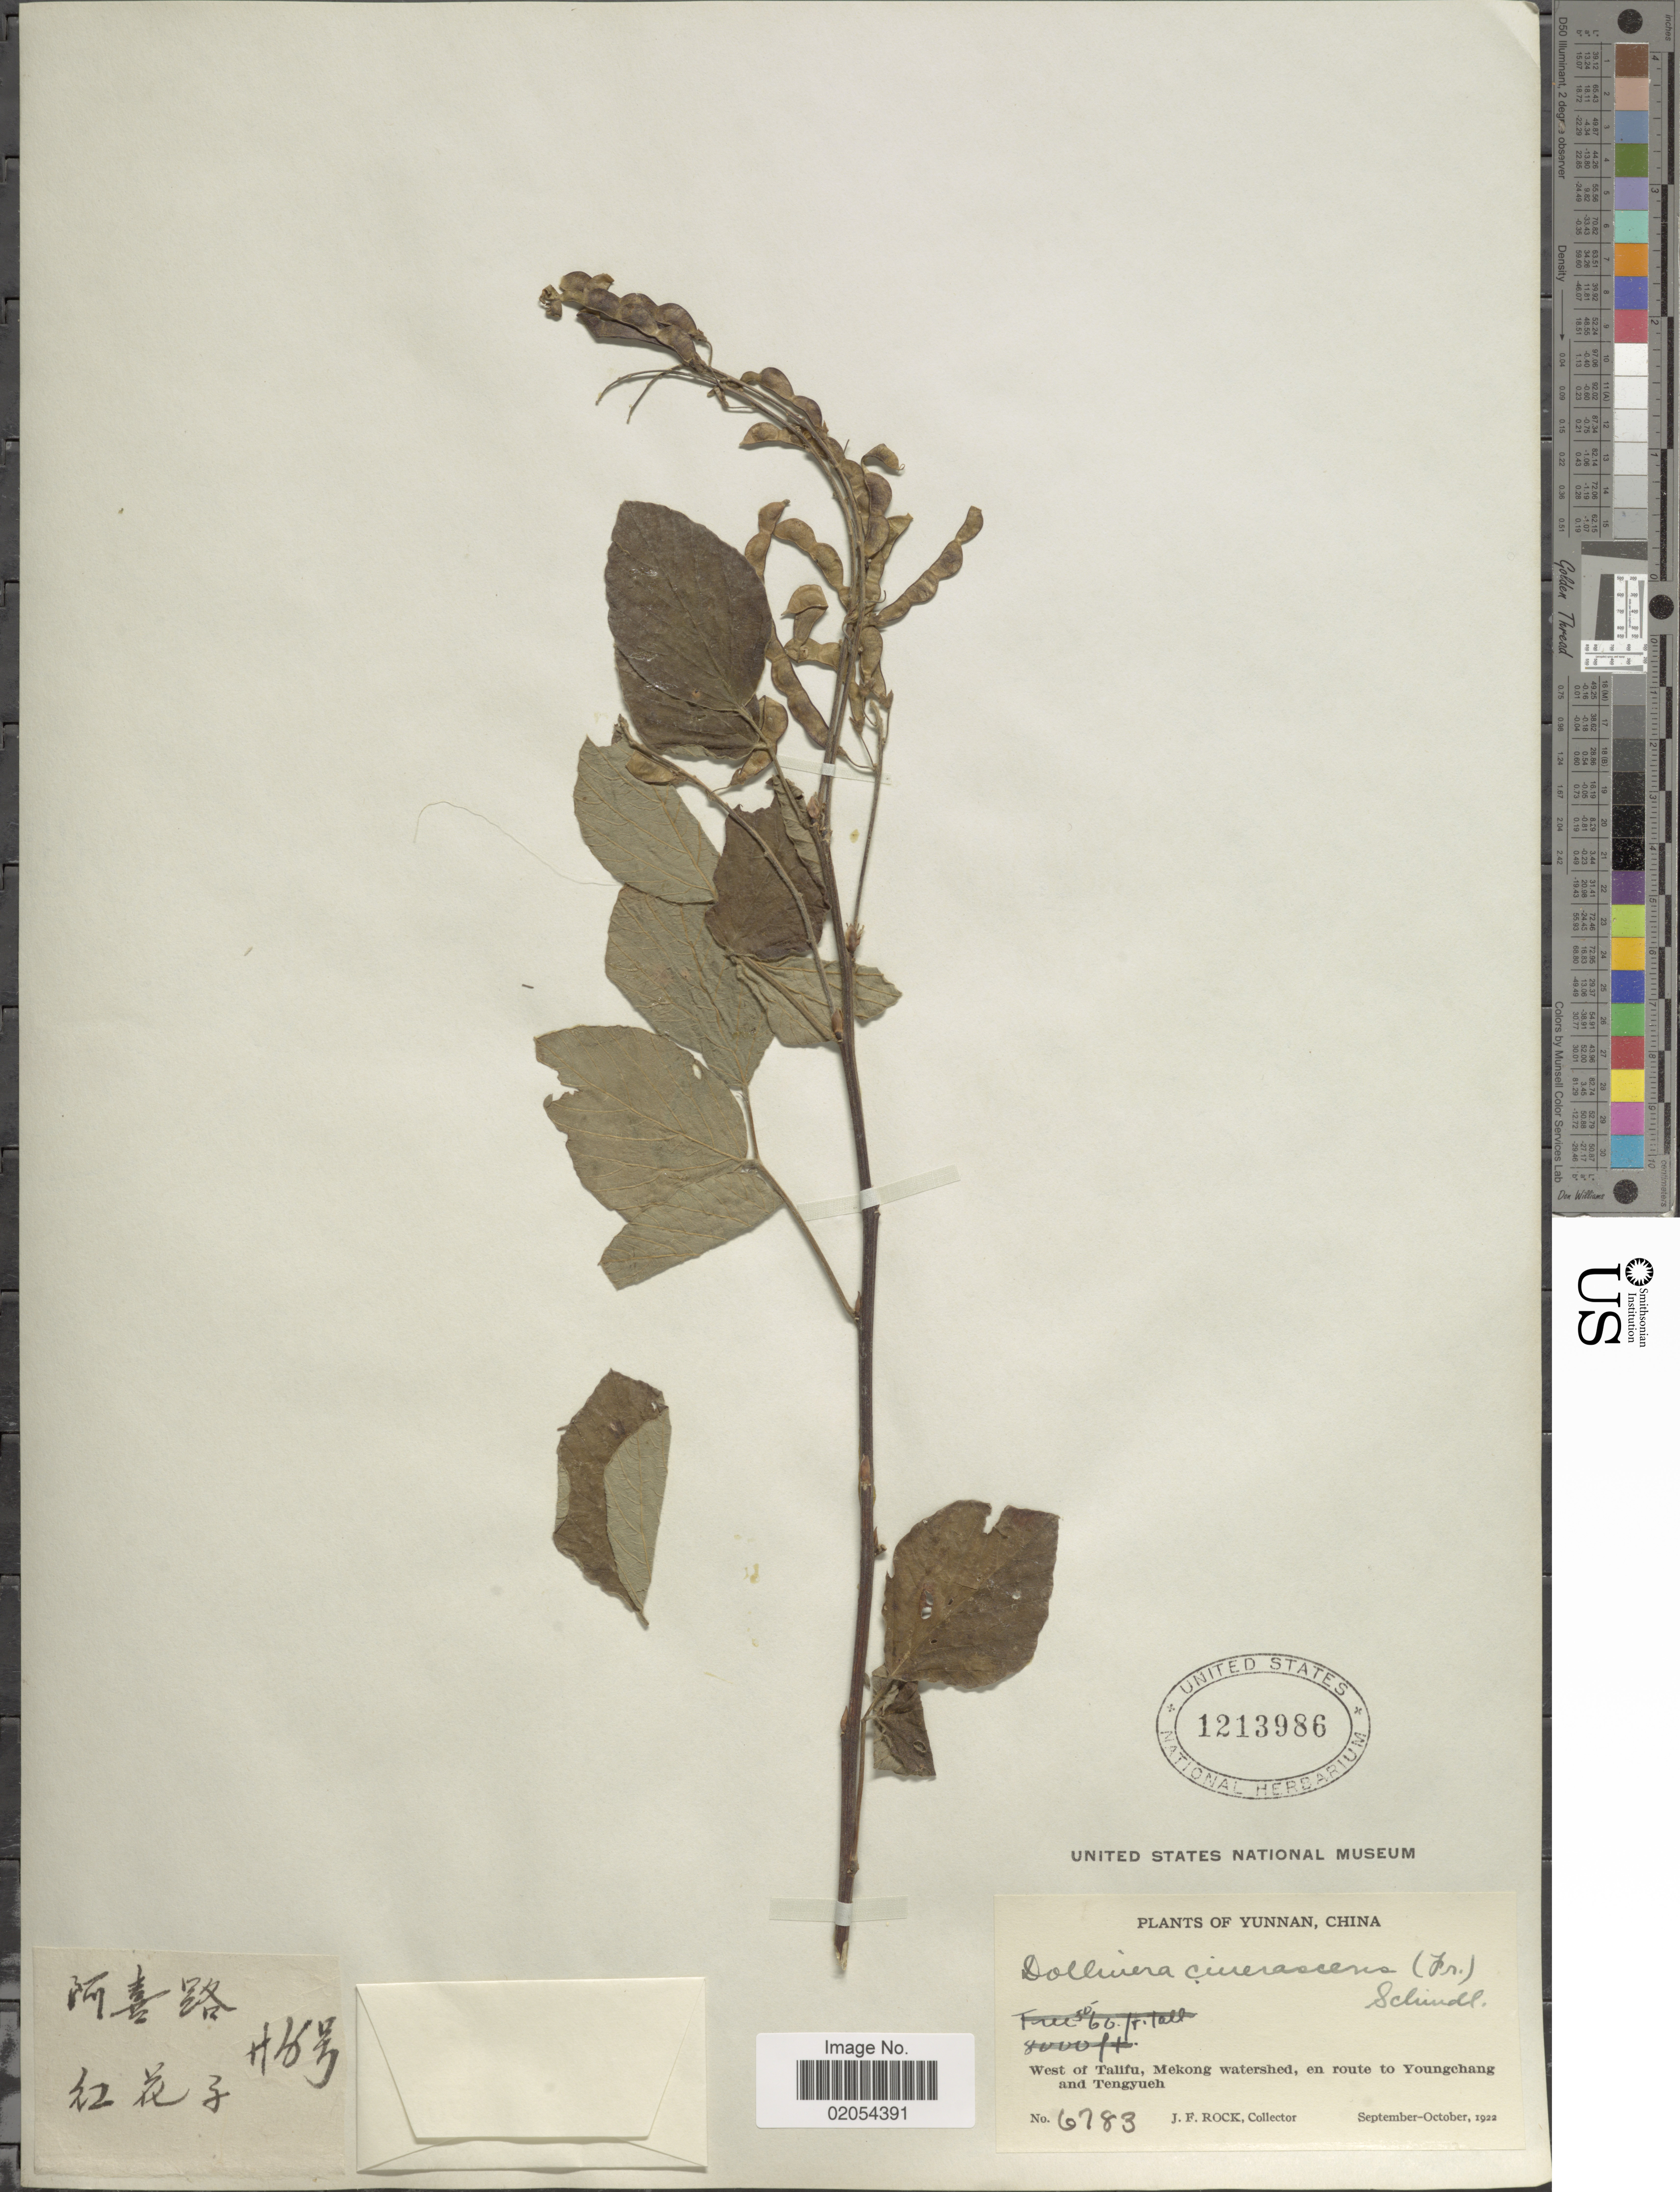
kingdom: Plantae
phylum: Tracheophyta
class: Magnoliopsida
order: Fabales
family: Fabaceae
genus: Desmodium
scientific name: Desmodium cinerascens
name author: A. Gray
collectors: J. Rock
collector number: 6783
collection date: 1922-09/1922-10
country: China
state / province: Yunnan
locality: West of Talifu, Mekong watershed, en route to Youngchang and Tengyueh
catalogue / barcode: US 1213986